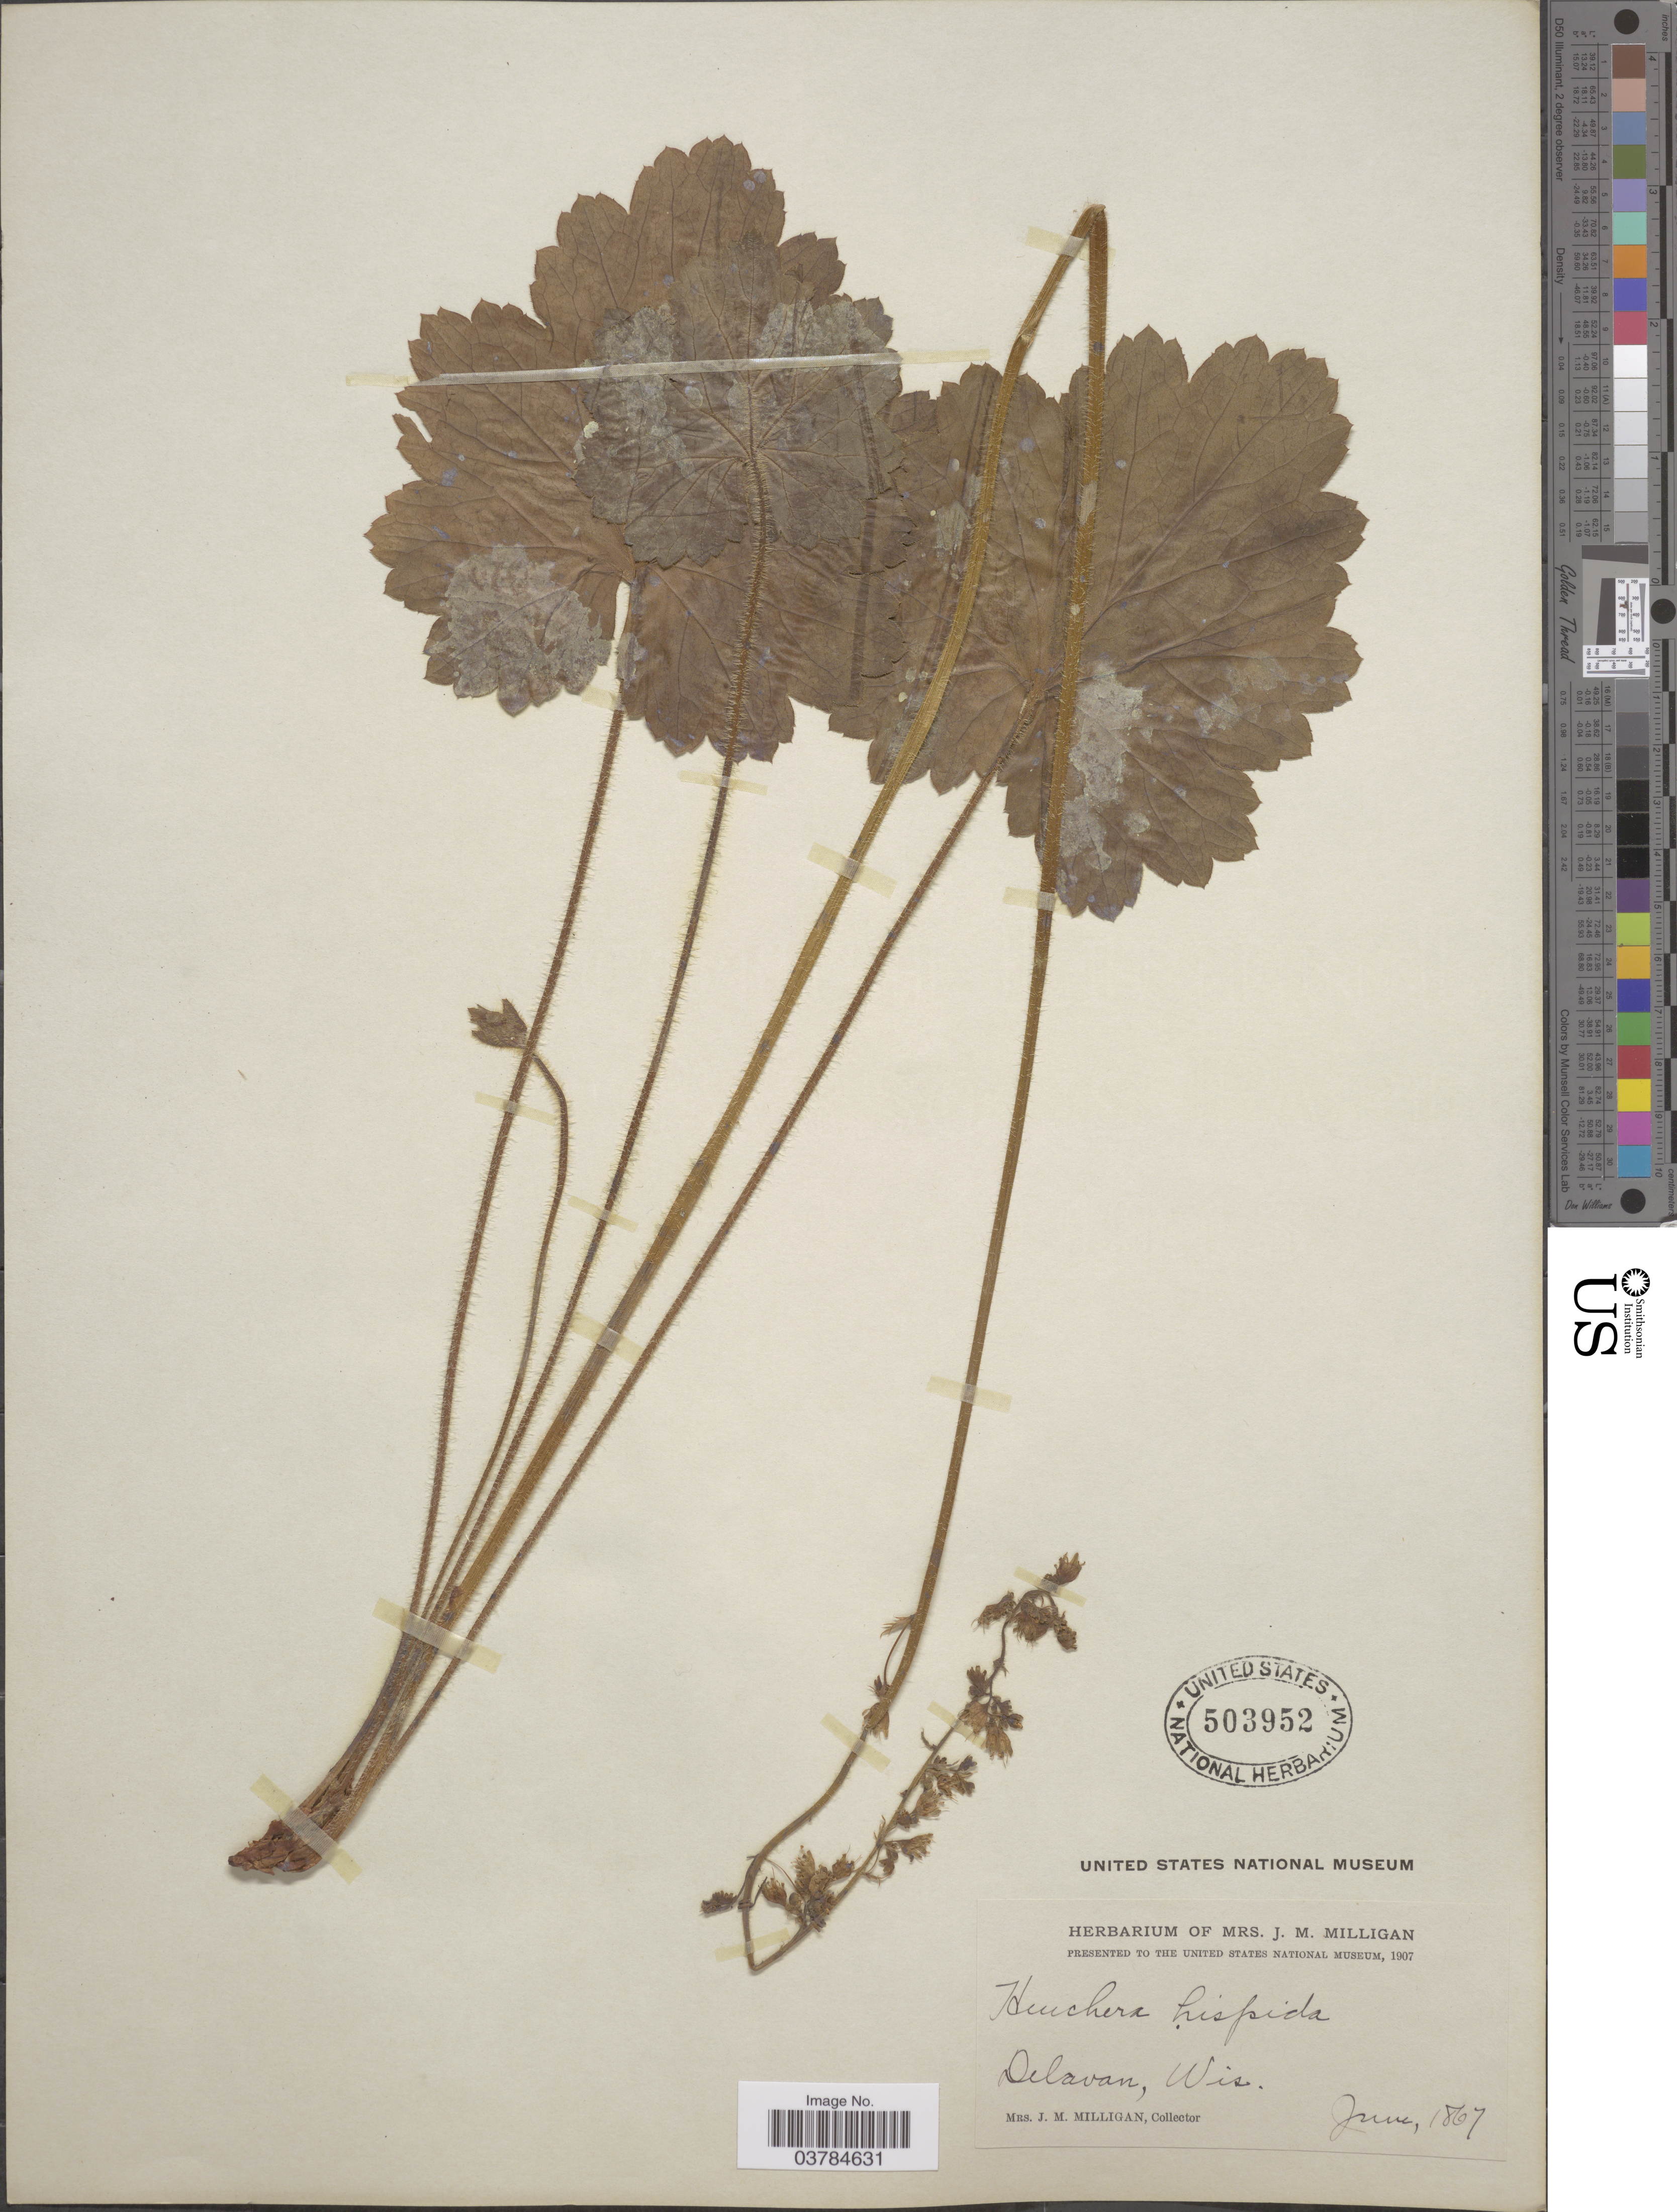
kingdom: Plantae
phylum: Tracheophyta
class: Magnoliopsida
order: Saxifragales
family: Saxifragaceae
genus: Heuchera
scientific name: Heuchera hispida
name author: Pursh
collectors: J. Milligan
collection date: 1867-06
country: United States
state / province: Wisconsin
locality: Delavan.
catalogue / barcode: US 503952